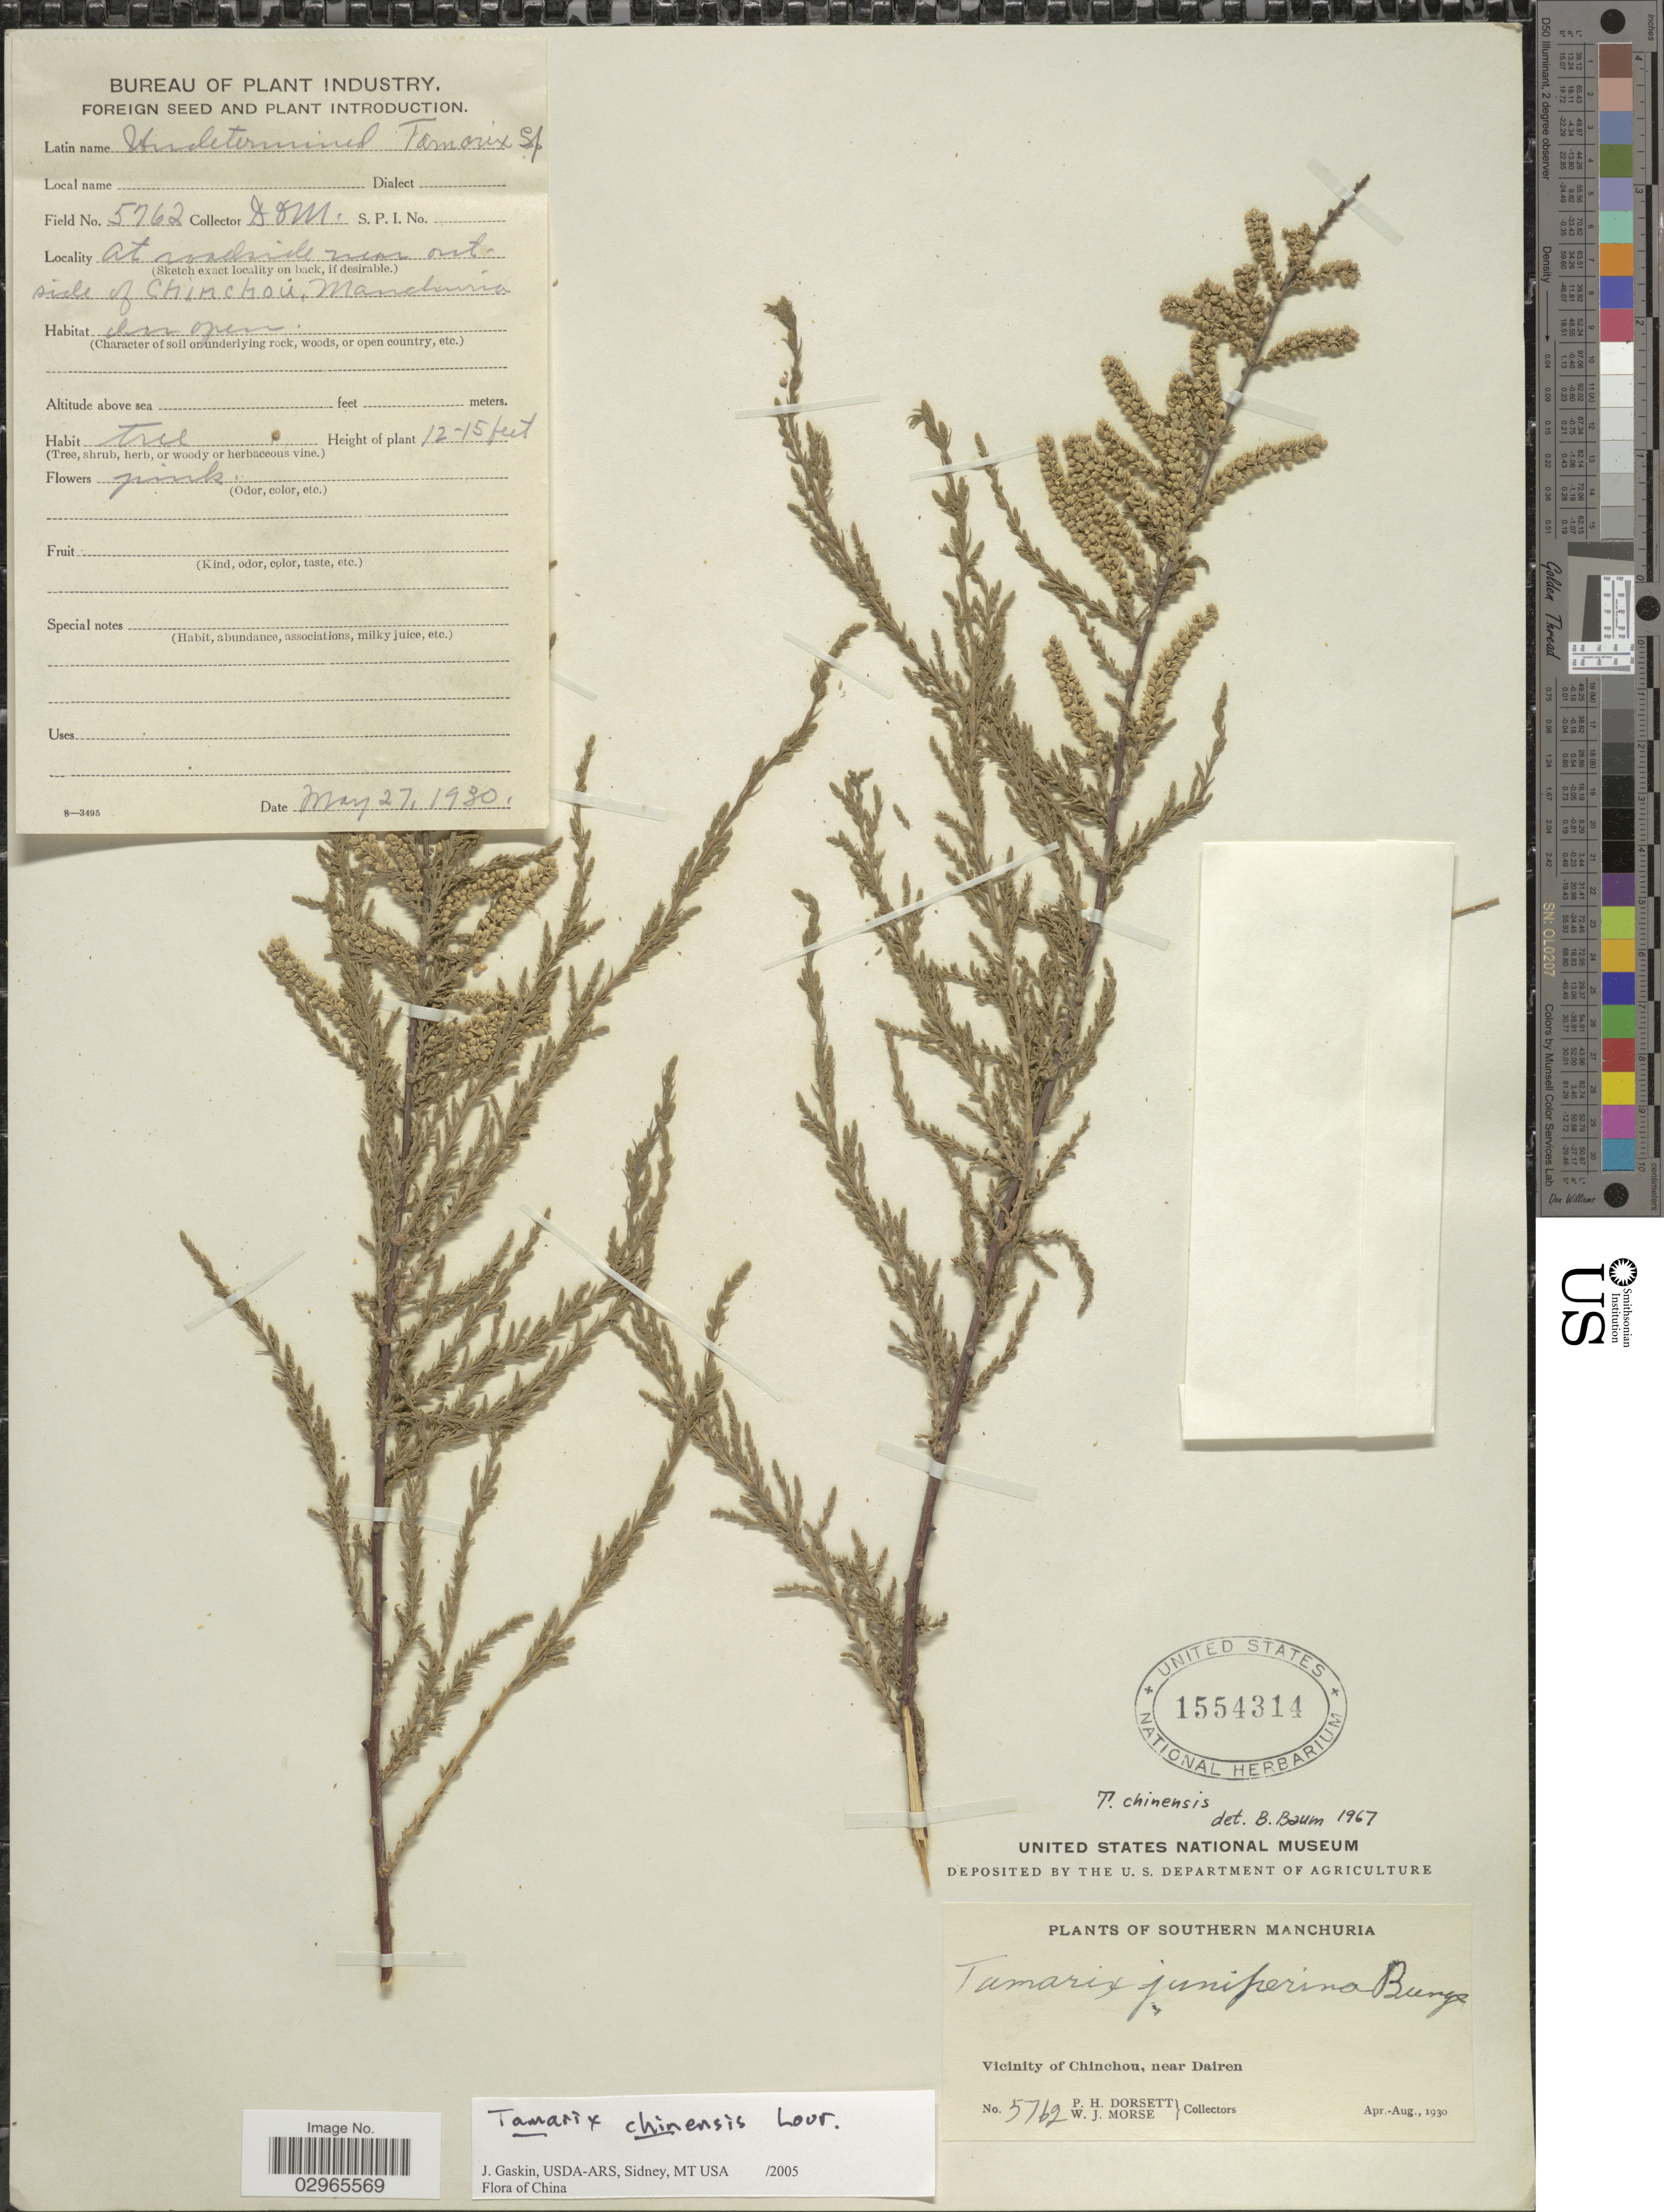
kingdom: Plantae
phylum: Tracheophyta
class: Magnoliopsida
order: Caryophyllales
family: Tamaricaceae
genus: Tamarix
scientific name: Tamarix chinensis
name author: Lour.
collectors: P. H. Dorsett & W. J. Morse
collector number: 5762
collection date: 1930-05-27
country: China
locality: Southern Manchuria. Vicinity of Chinchou, near Dairen.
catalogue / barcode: US 1554314